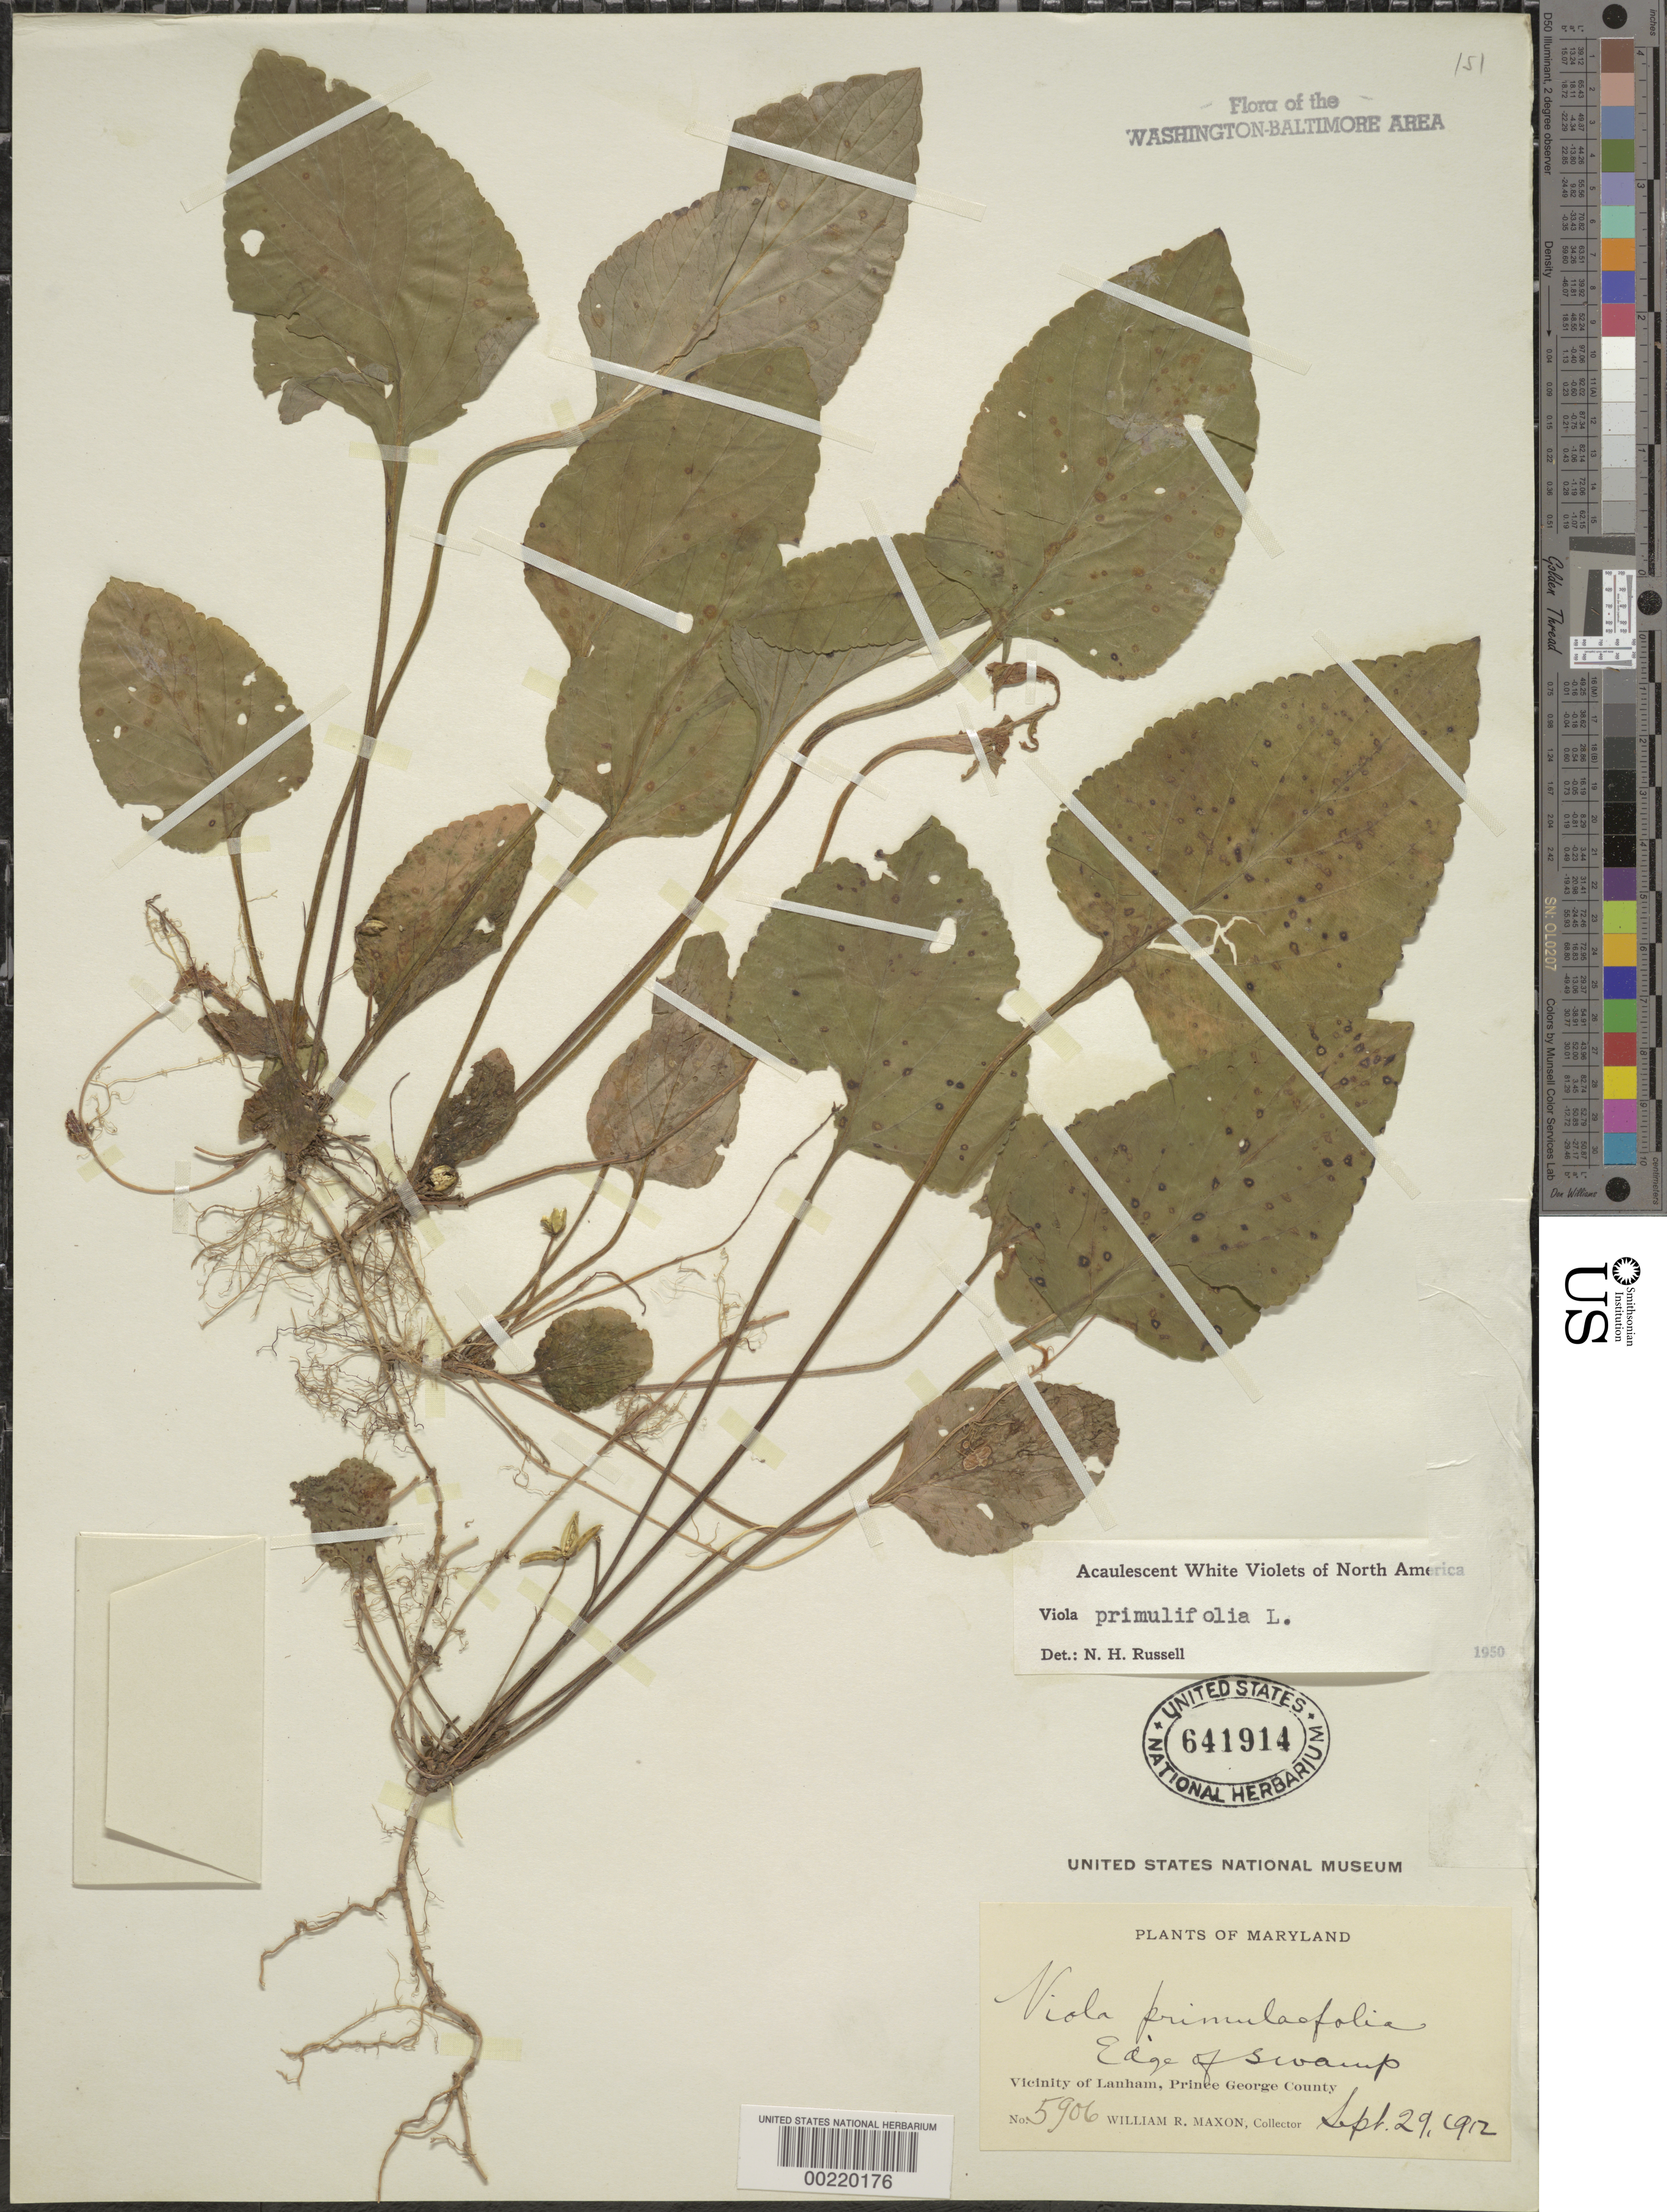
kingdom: Plantae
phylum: Tracheophyta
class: Magnoliopsida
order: Malpighiales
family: Violaceae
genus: Viola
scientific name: Viola primulifolia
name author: L.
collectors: W. R. Maxon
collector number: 5906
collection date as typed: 29 Sep 1912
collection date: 1912-09-29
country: United States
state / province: Maryland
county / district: Prince George's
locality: Lanham vicinity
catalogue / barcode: US 641914